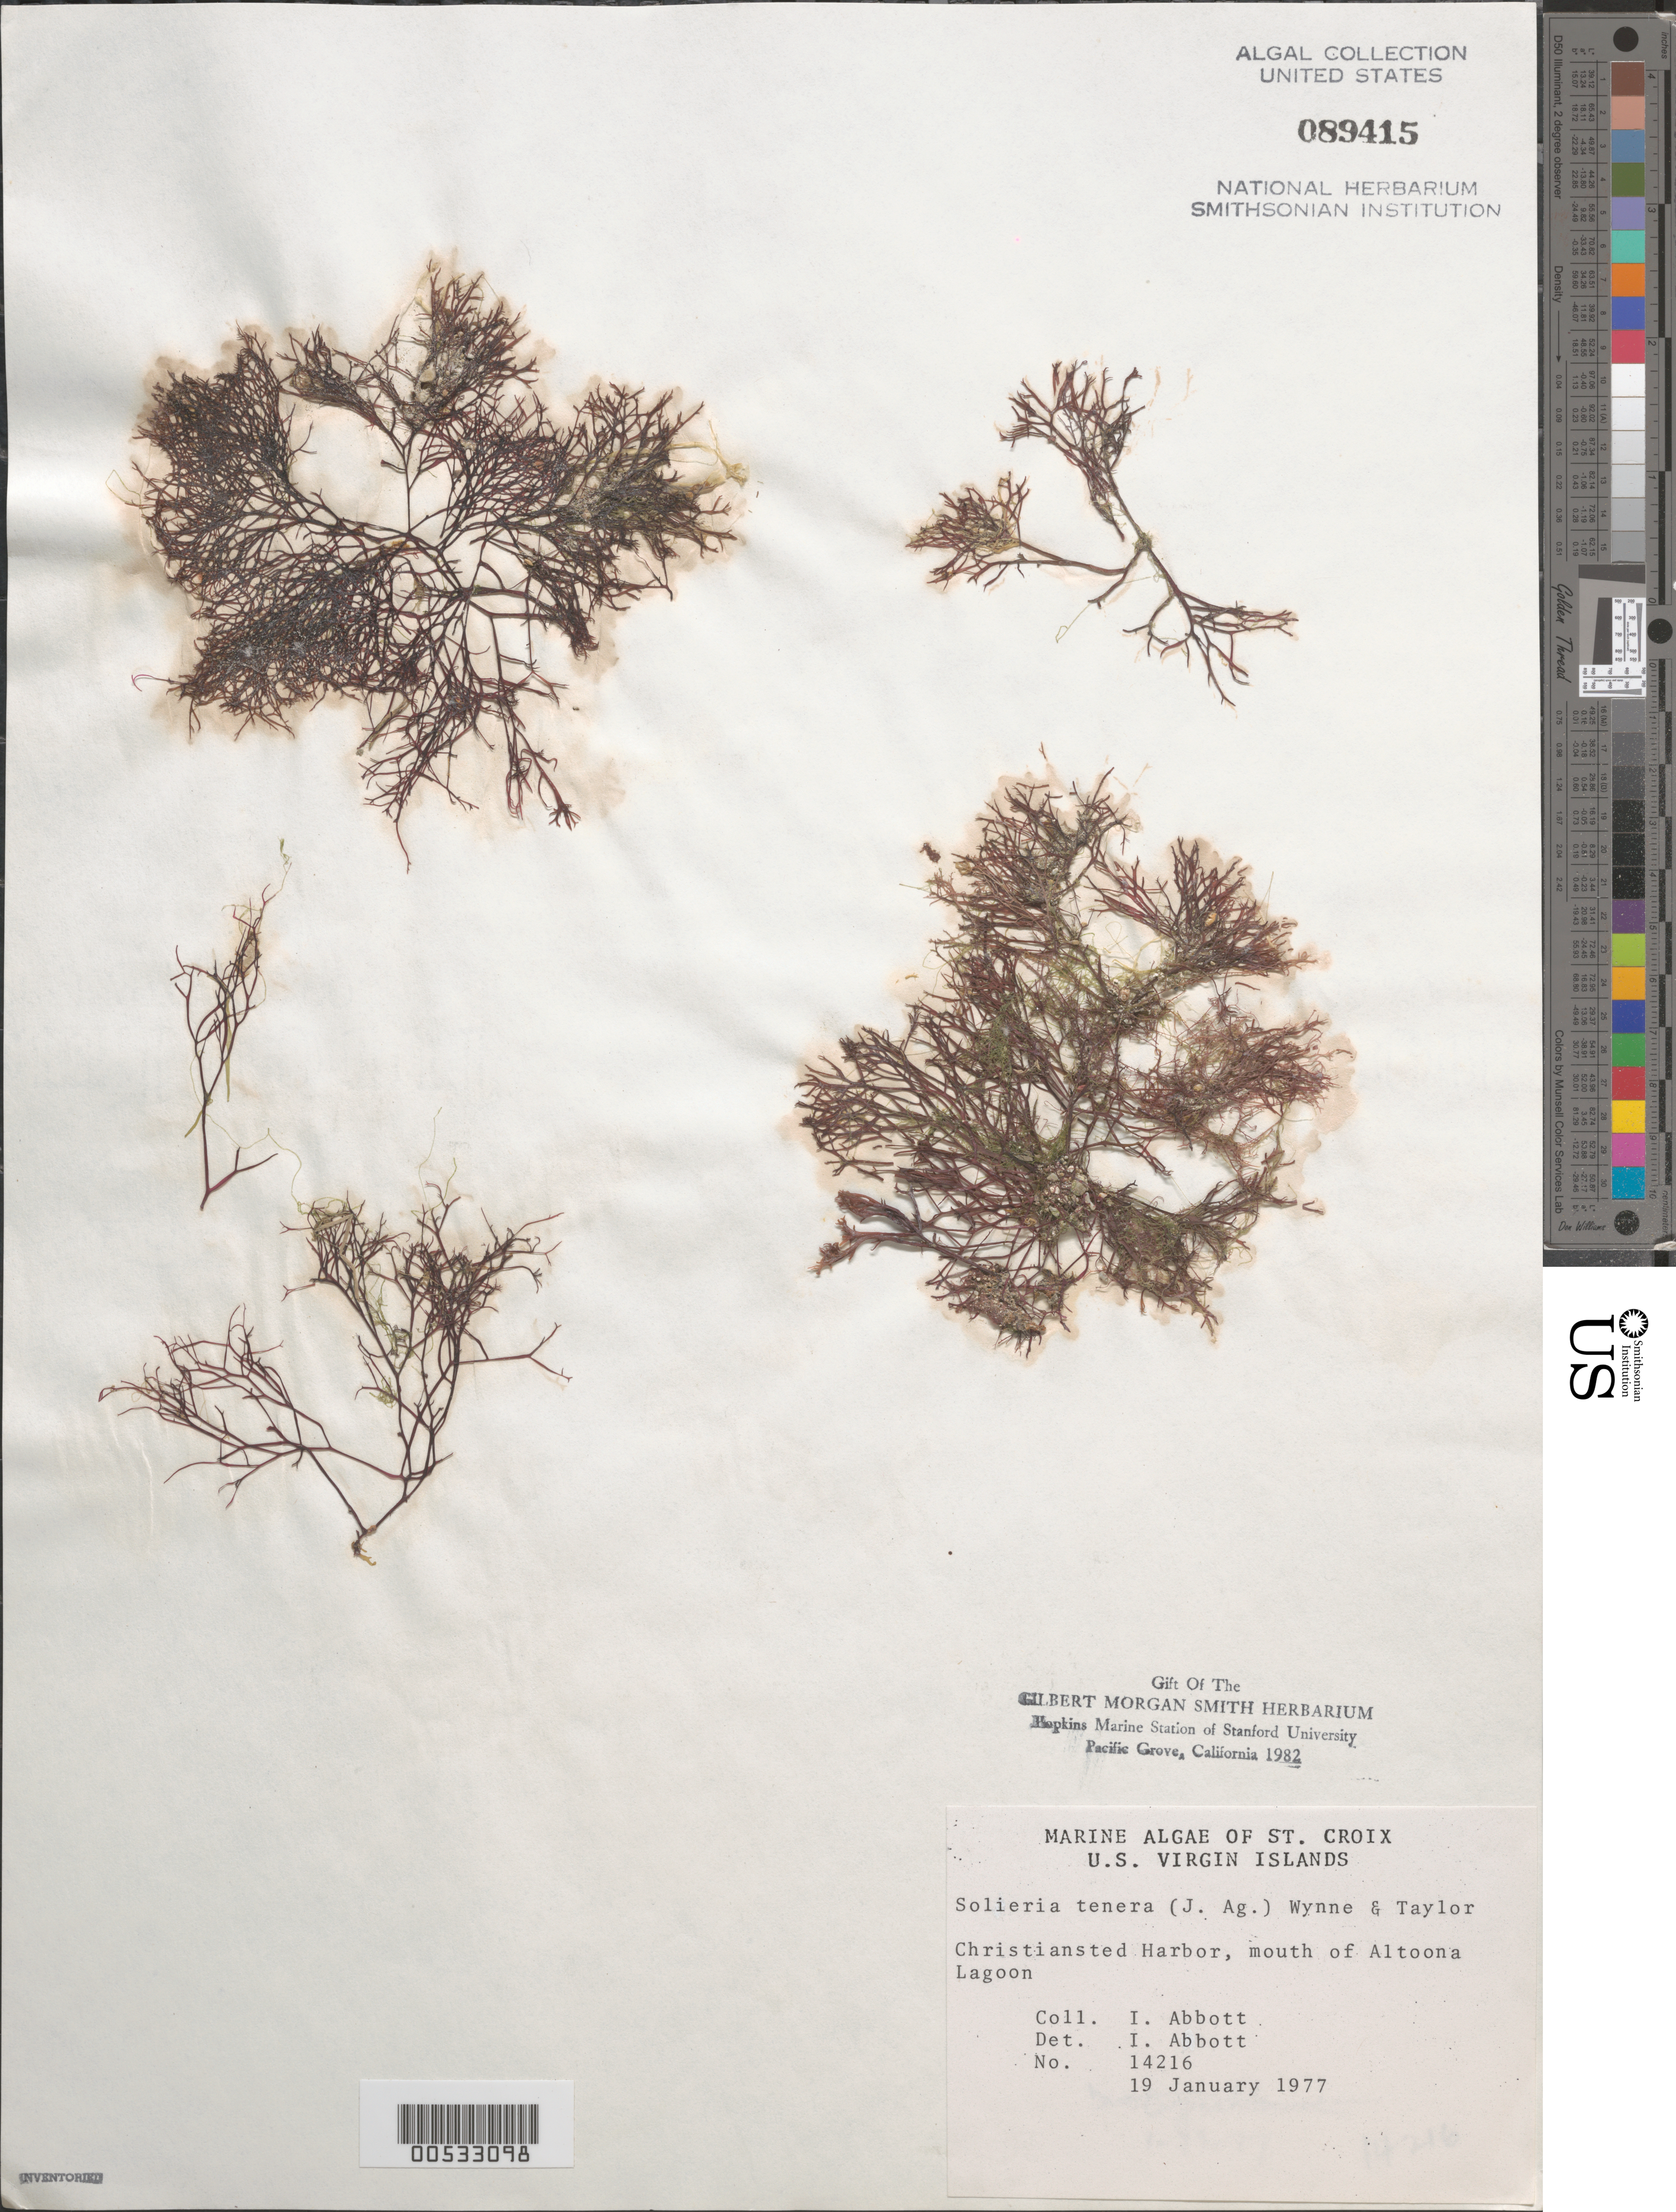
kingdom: Plantae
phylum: Rhodophyta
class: Florideophyceae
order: Gigartinales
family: Solieriaceae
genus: Solieria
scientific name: Solieria filiformis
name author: (Kütz.) P.W. Gabrielson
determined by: Algae name updating Project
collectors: I. A. Abbott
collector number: IAA 14216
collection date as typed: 19 Jan 1977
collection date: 1977-01-19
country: U.S. Virgin Islands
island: St. Croix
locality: Christiansted Harbor, Altoona Lagoon mouth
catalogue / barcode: US 89415